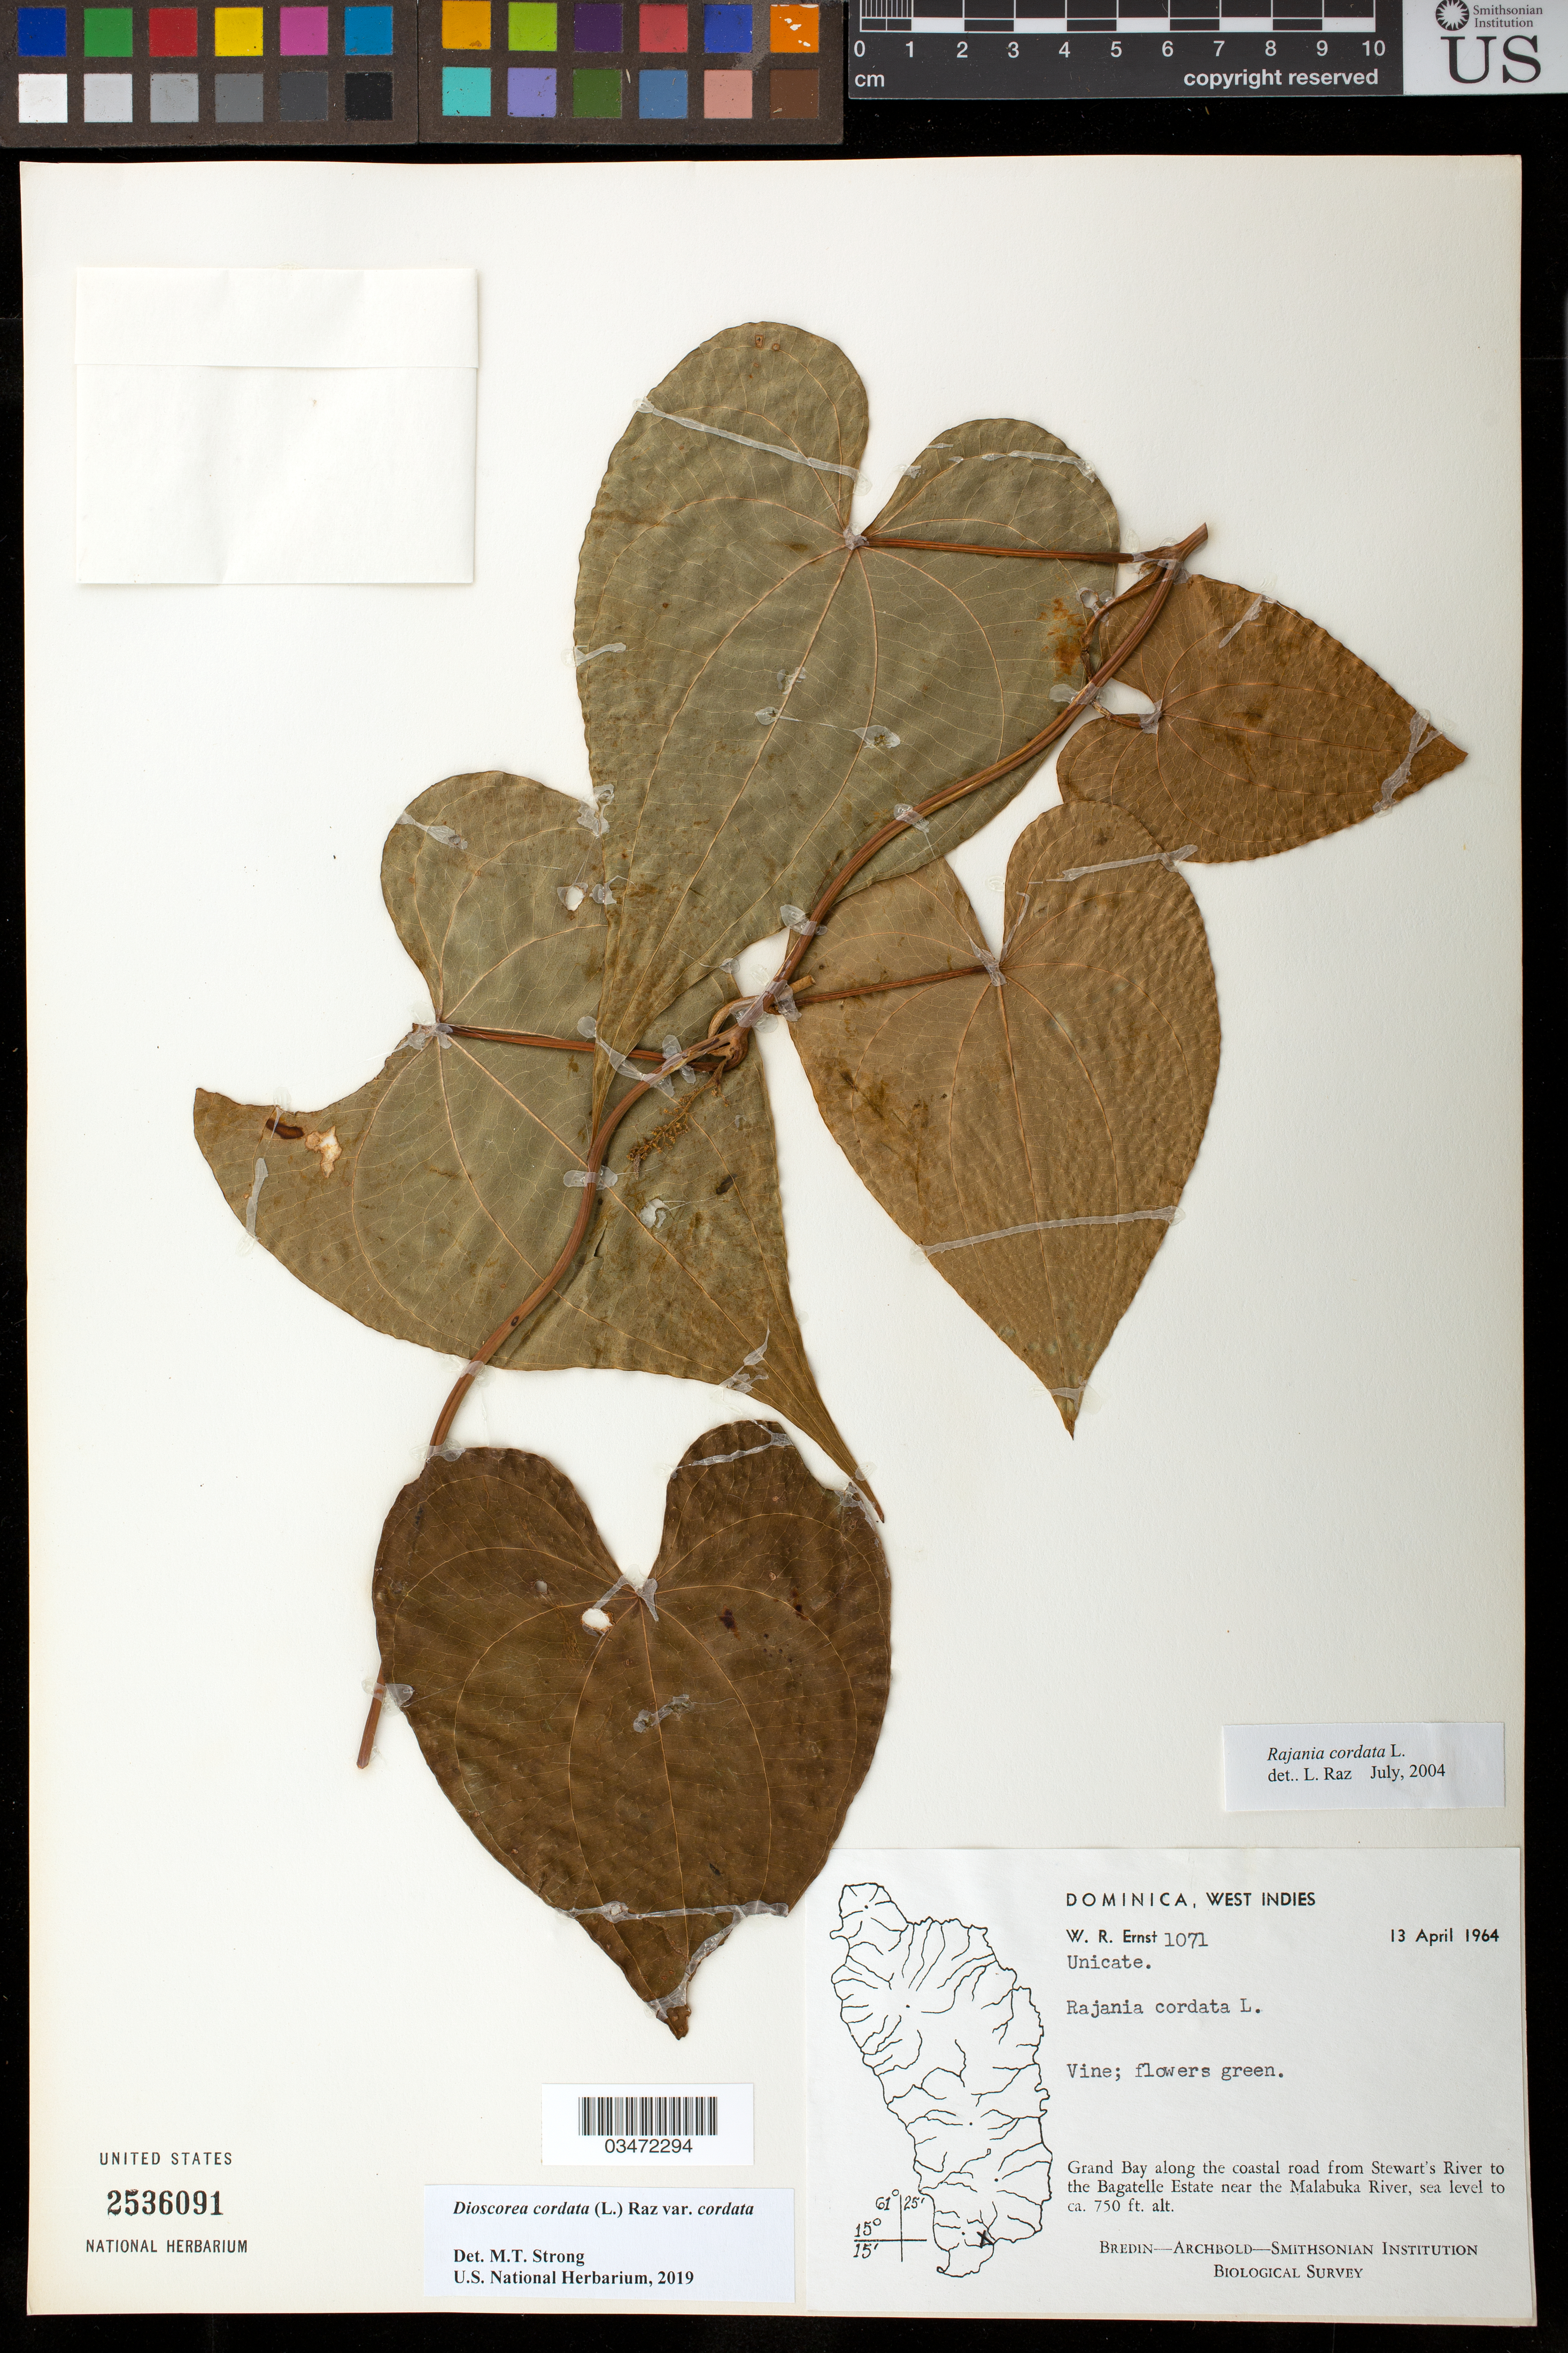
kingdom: Plantae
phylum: Tracheophyta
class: Liliopsida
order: Dioscoreales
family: Dioscoreaceae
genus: Dioscorea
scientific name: Dioscorea cordata var. cordata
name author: (L.) Raz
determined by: Strong, M. T., (US), Smithsonian Institution - National Museum of Natural History (UNITED STATES)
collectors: W. R. Ernst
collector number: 1071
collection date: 1964-04-13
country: Dominica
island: Dominica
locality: Grand Bay, along coastal road from Stewart's River to the Bagtélle Estate near the Malabuka River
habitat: Along coastal road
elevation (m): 0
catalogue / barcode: US 2536091